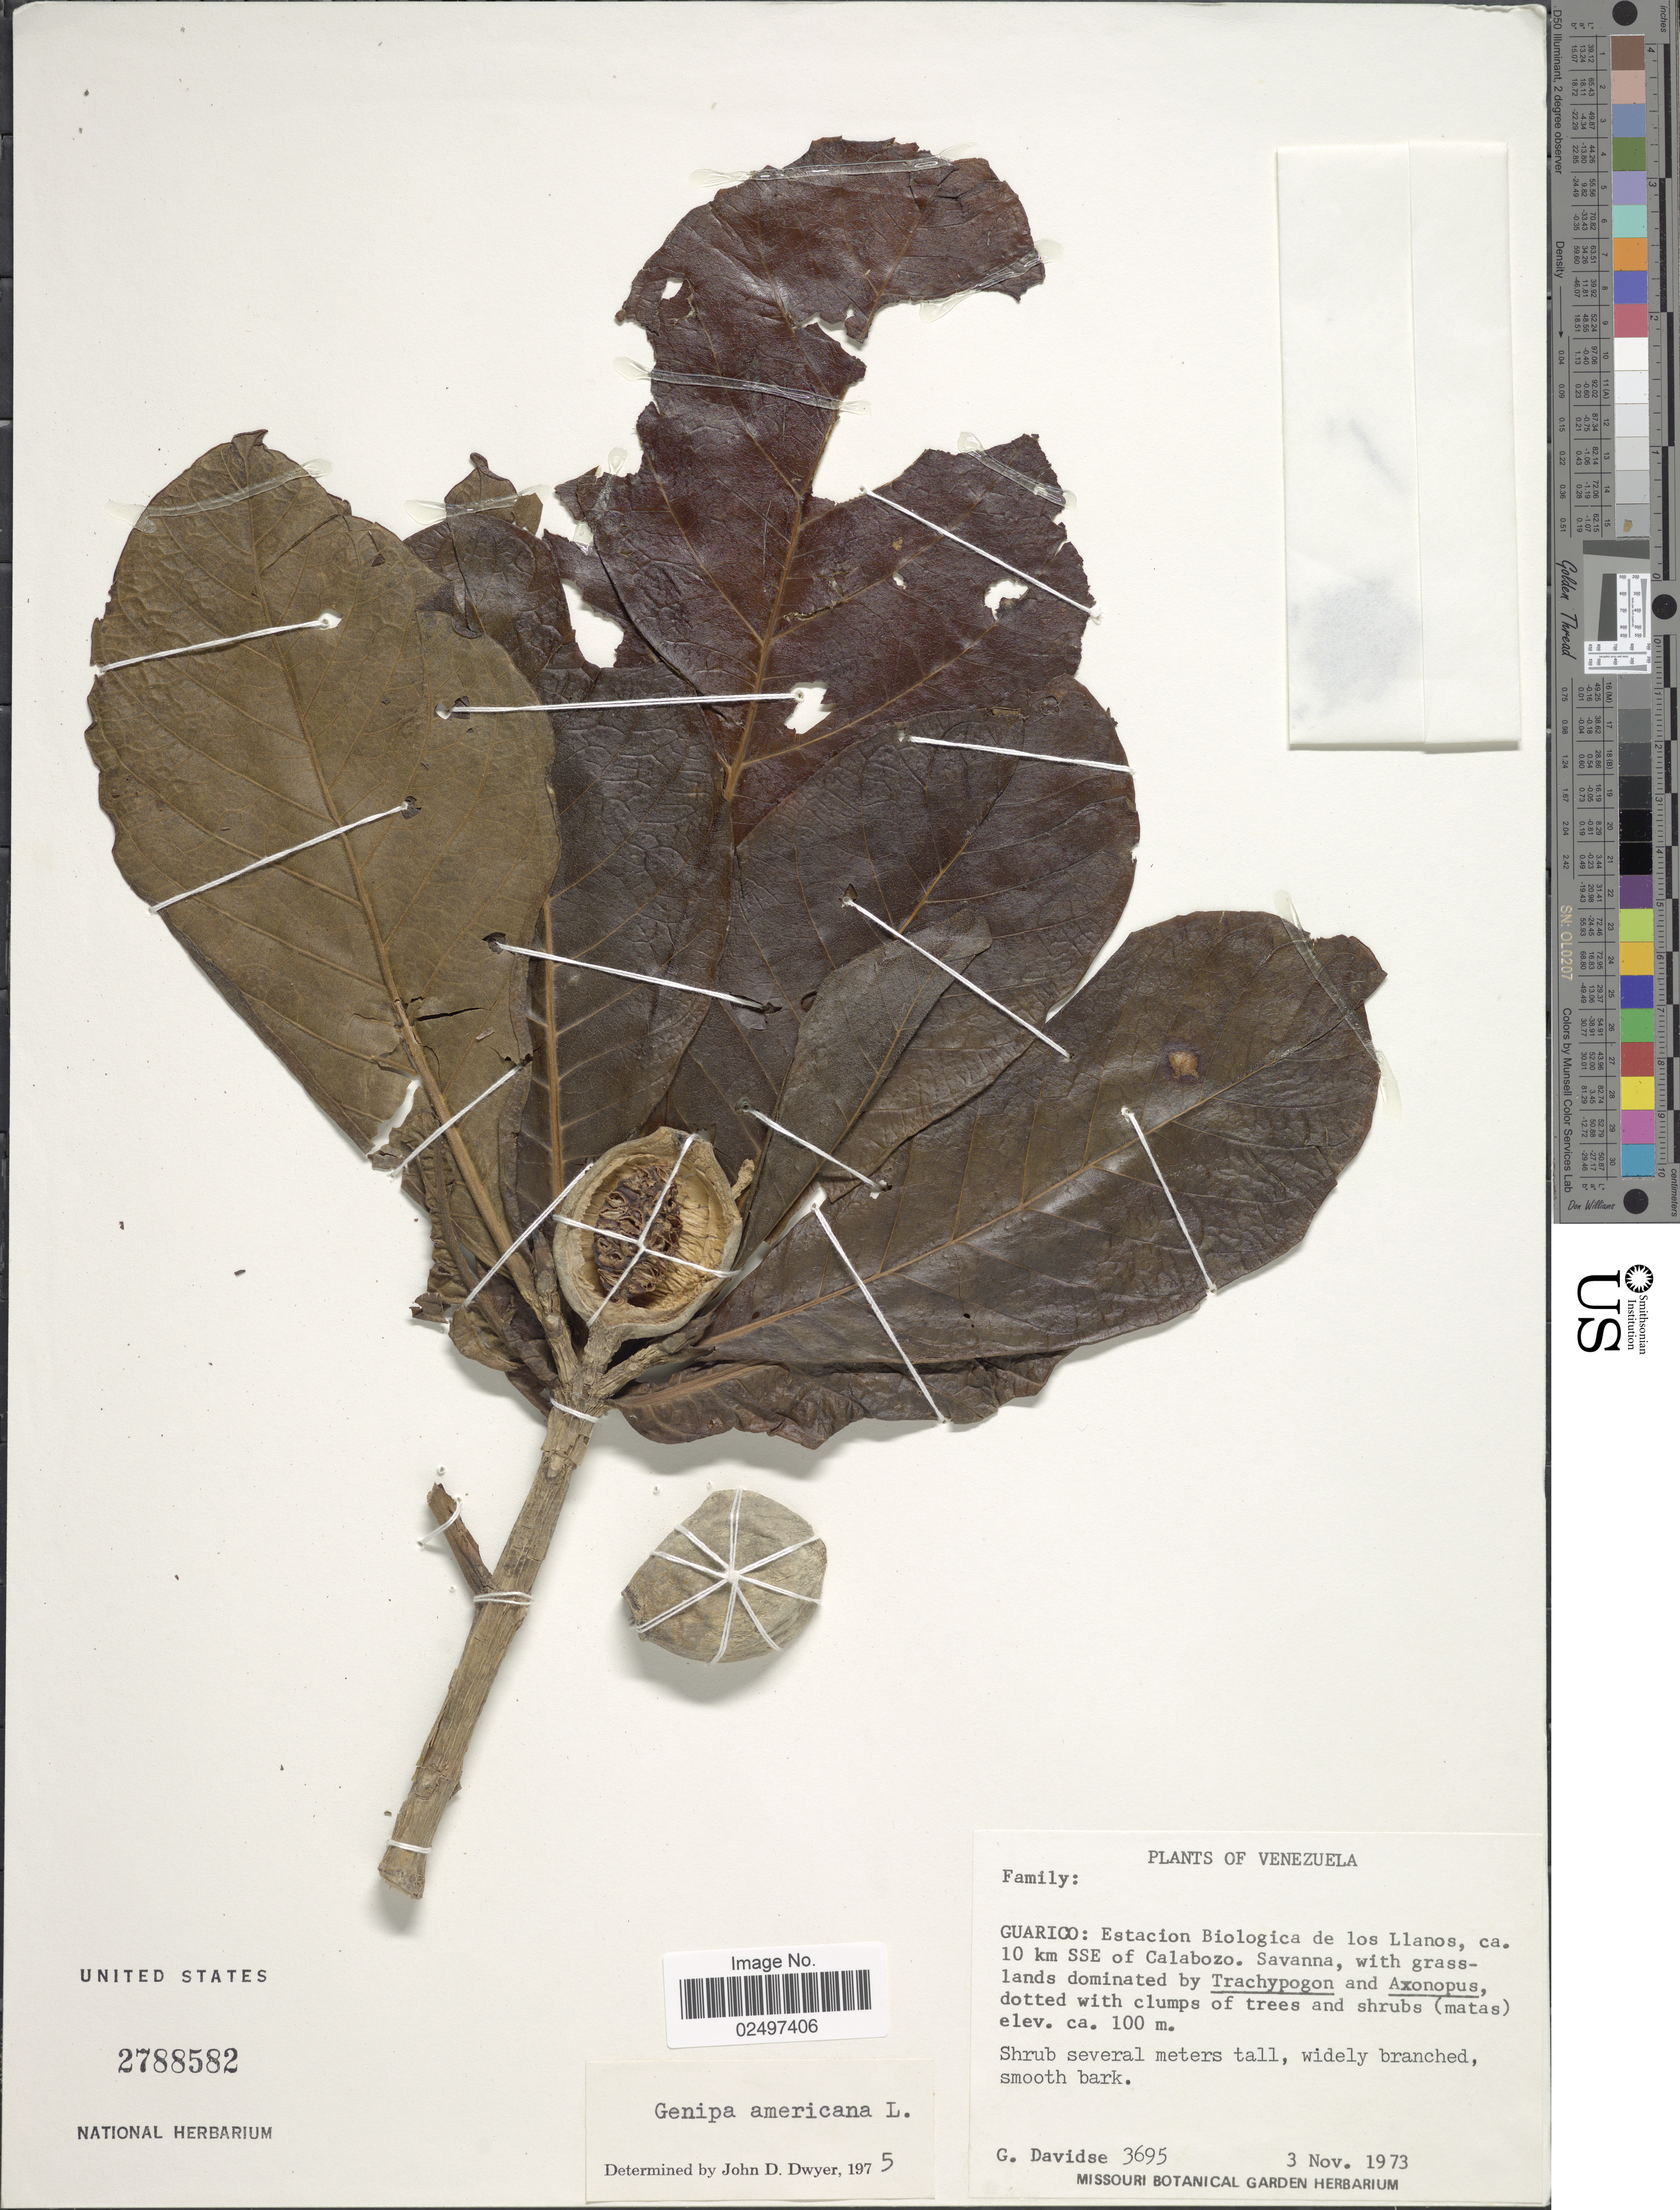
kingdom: Plantae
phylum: Tracheophyta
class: Magnoliopsida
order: Gentianales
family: Rubiaceae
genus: Genipa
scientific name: Genipa americana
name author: L.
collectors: G. Davidse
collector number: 3695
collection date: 1973-11-03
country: Venezuela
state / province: Guárico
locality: Estacion Biologica de Los Llanos, ca. 10 km SSE of Calabozo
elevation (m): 100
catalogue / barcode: US 2788582